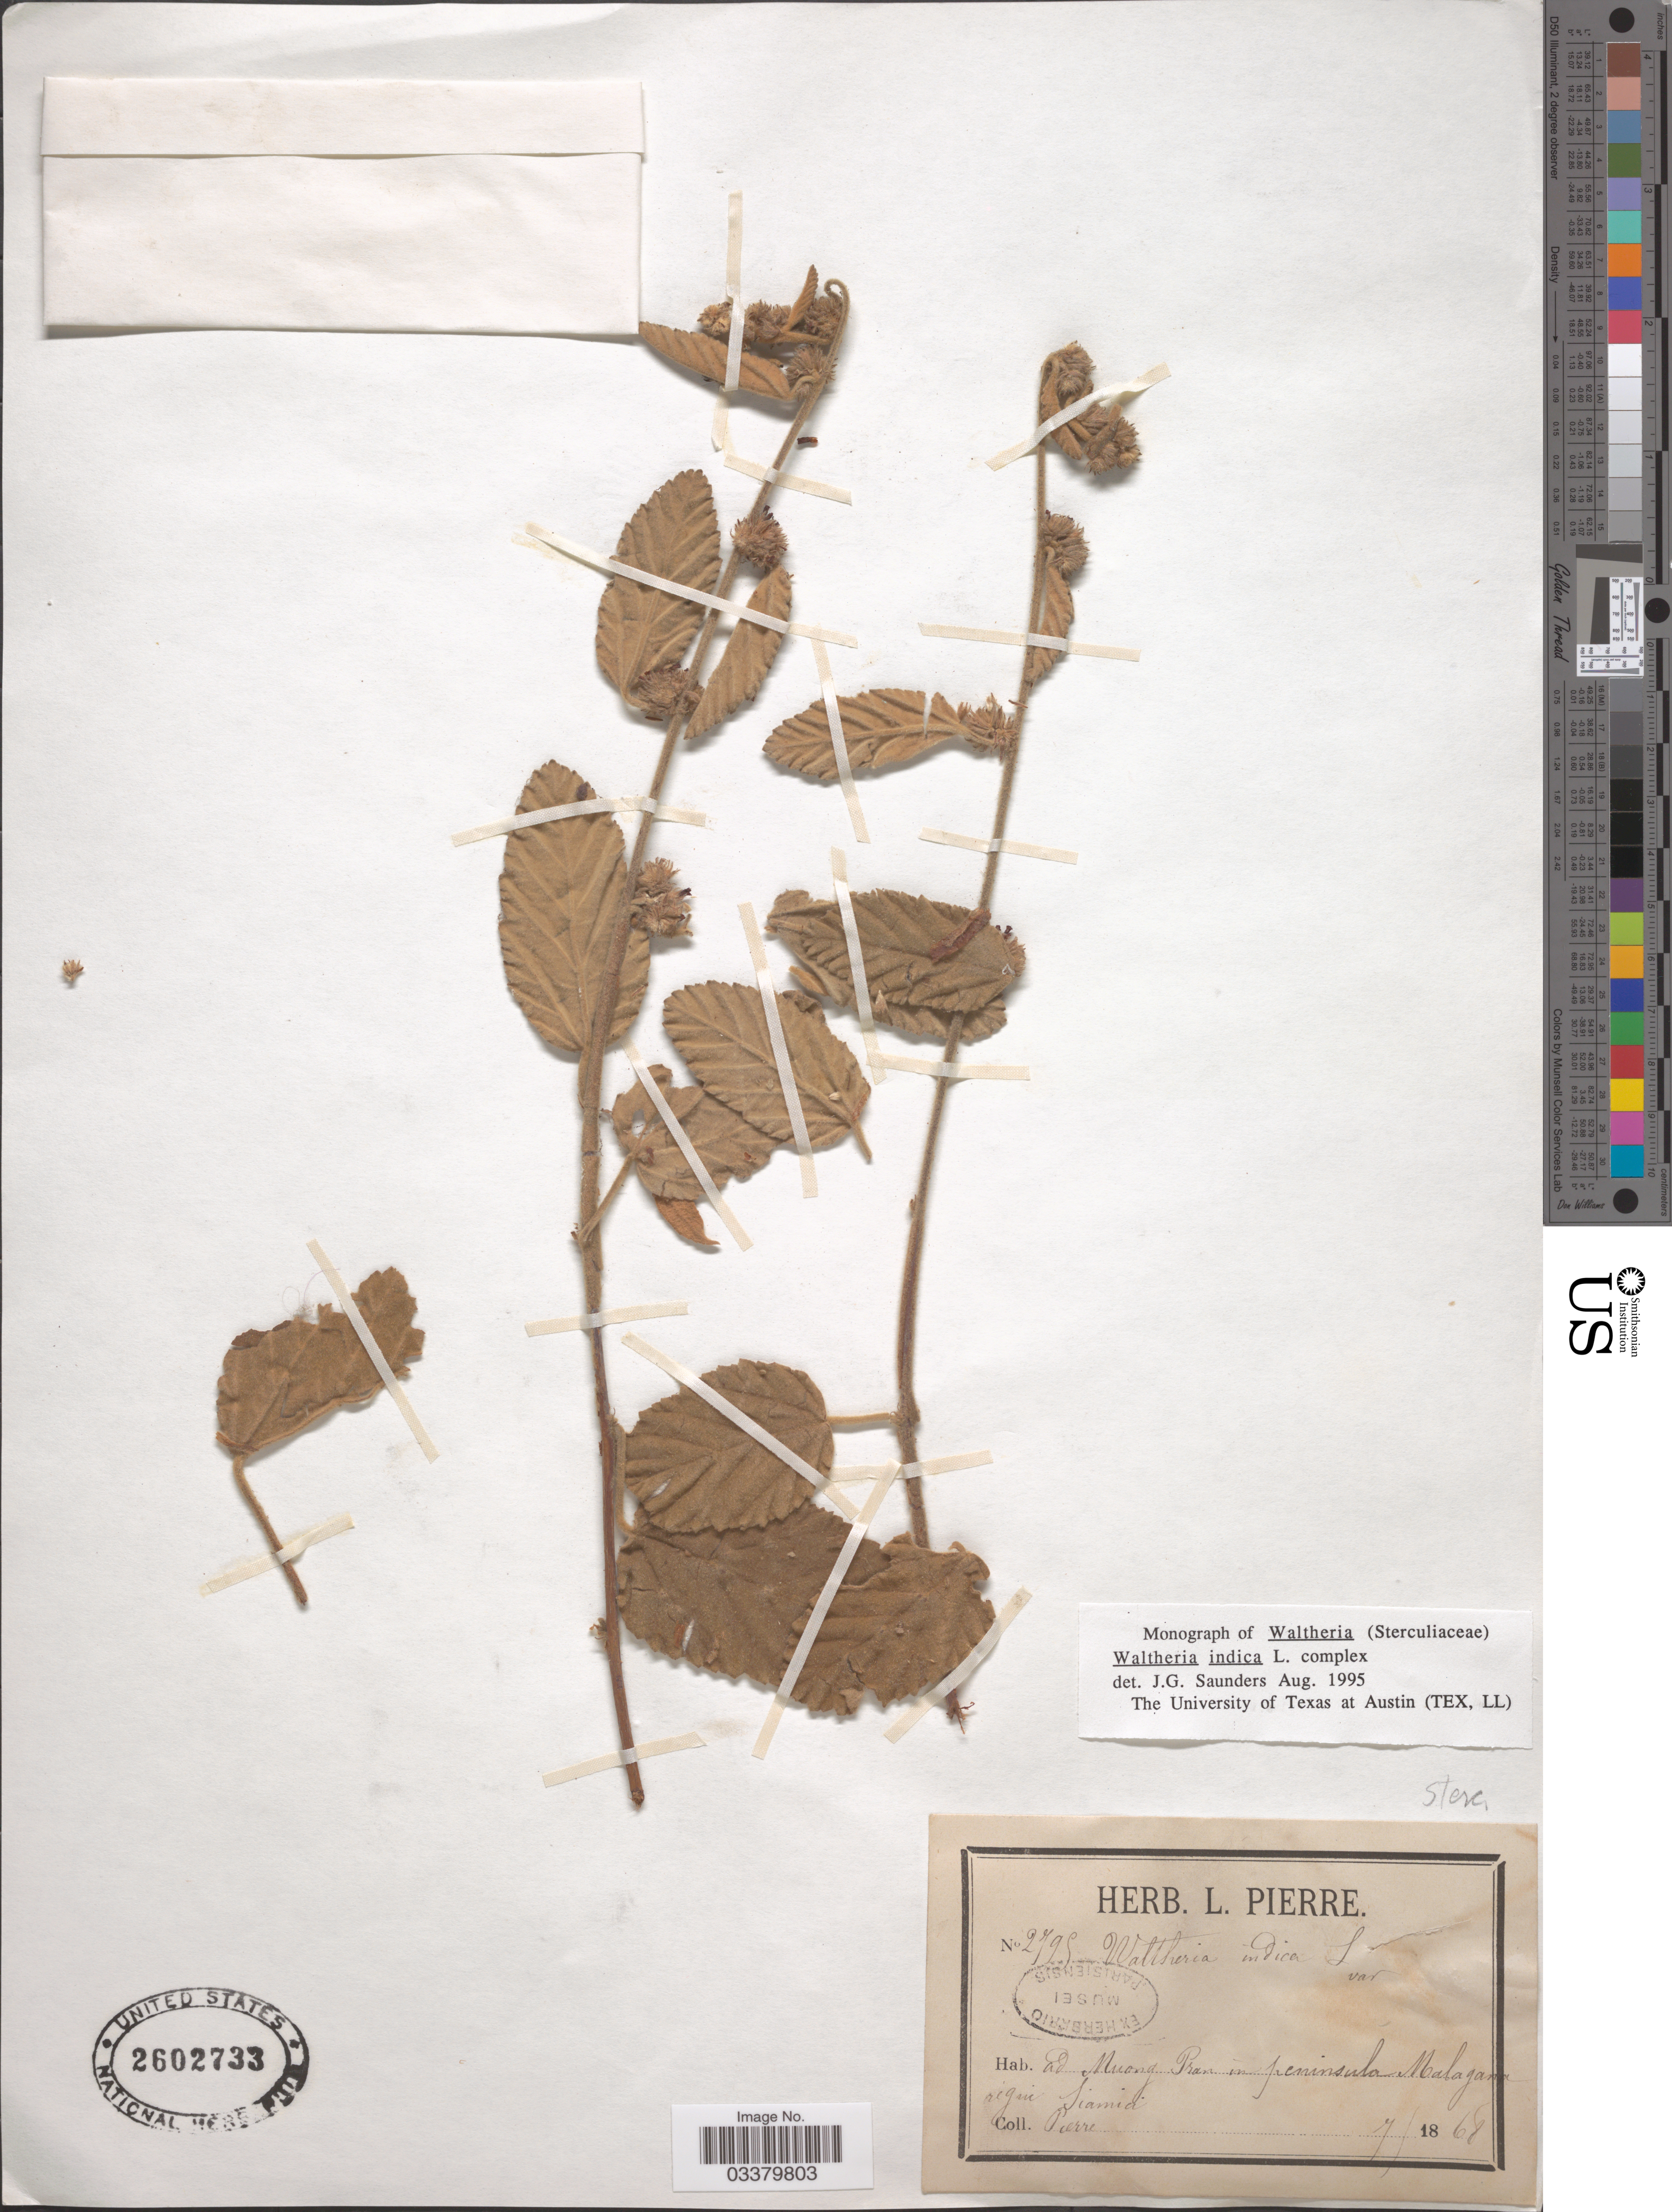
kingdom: Plantae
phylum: Tracheophyta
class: Magnoliopsida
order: Malvales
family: Malvaceae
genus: Waltheria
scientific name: Waltheria indica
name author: L.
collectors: L. Pierre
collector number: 2795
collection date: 1862-07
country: Thailand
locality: Ad Muong Pran in peninsula Malagana regui Siamici.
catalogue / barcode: US 2602733